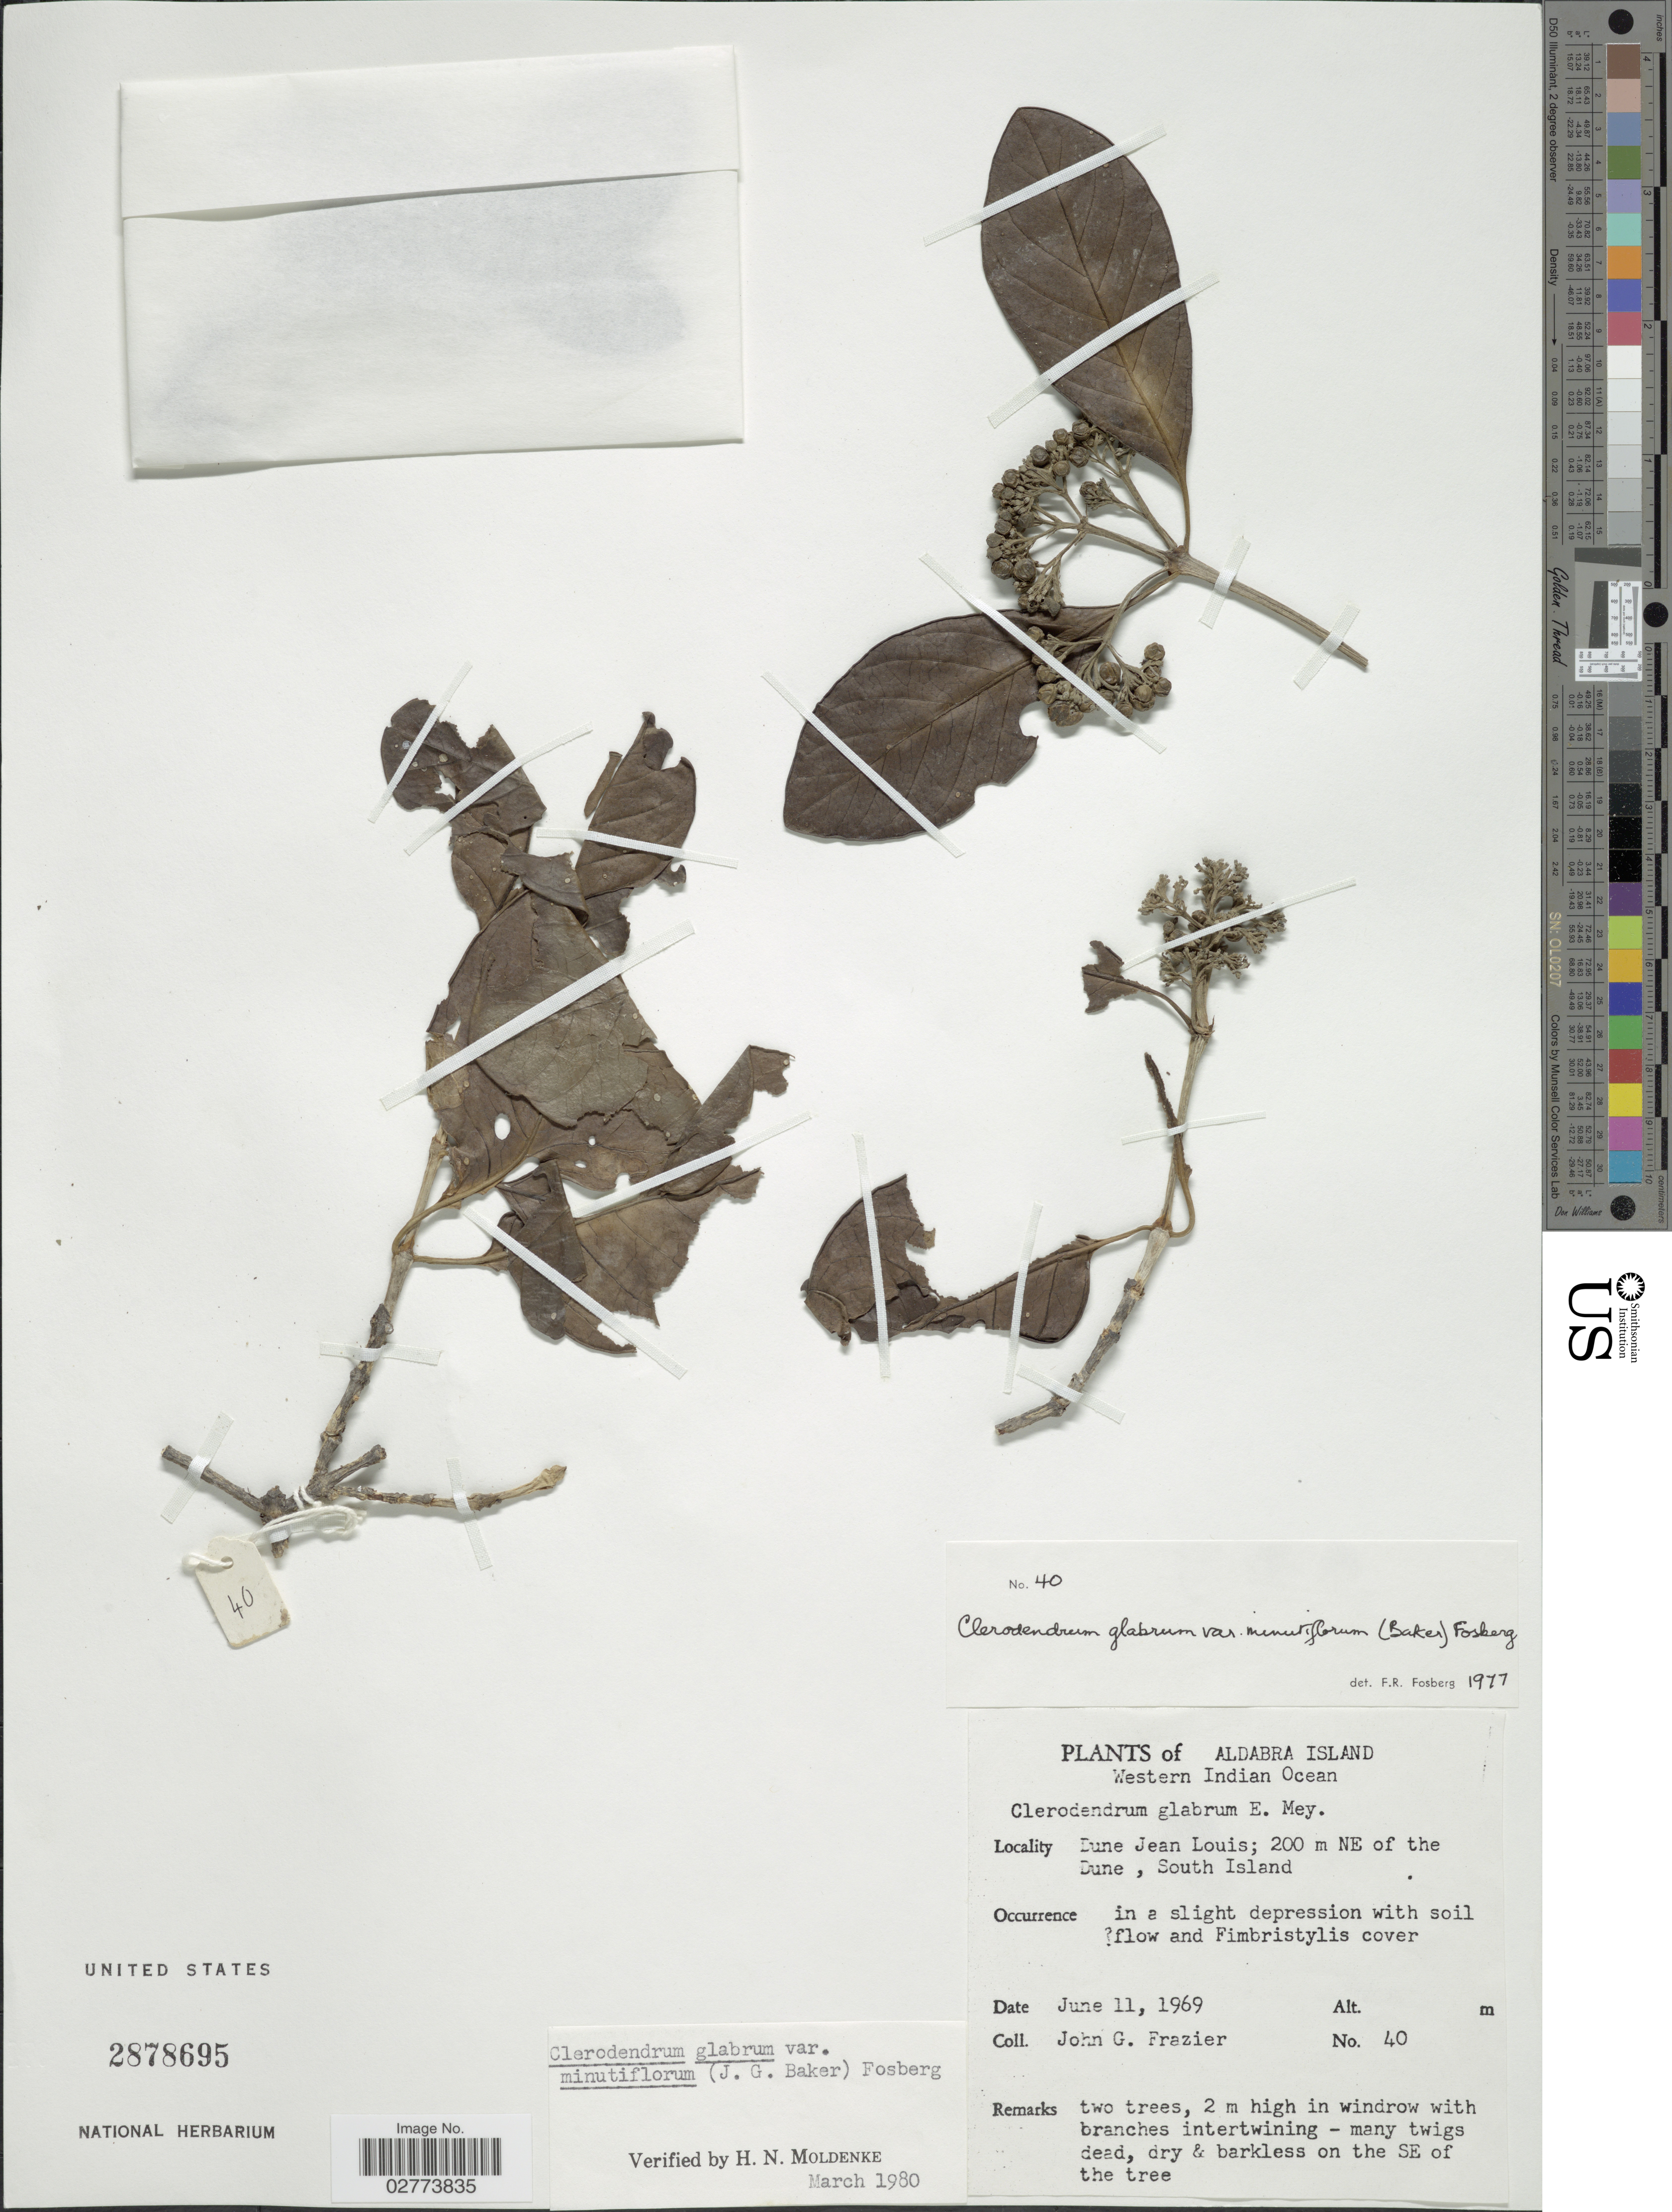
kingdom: Plantae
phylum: Tracheophyta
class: Magnoliopsida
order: Lamiales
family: Lamiaceae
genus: Clerodendrum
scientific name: Clerodendrum glabrum var. minutiflorum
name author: (Baker) Fosberg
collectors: J. Frazier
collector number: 40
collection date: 1969-06-11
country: Seychelles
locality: Aldabra Island, Western Indian Ocean, Dune Jean Louis; 200 m NE of the Dune, South Island.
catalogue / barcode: US 2878695